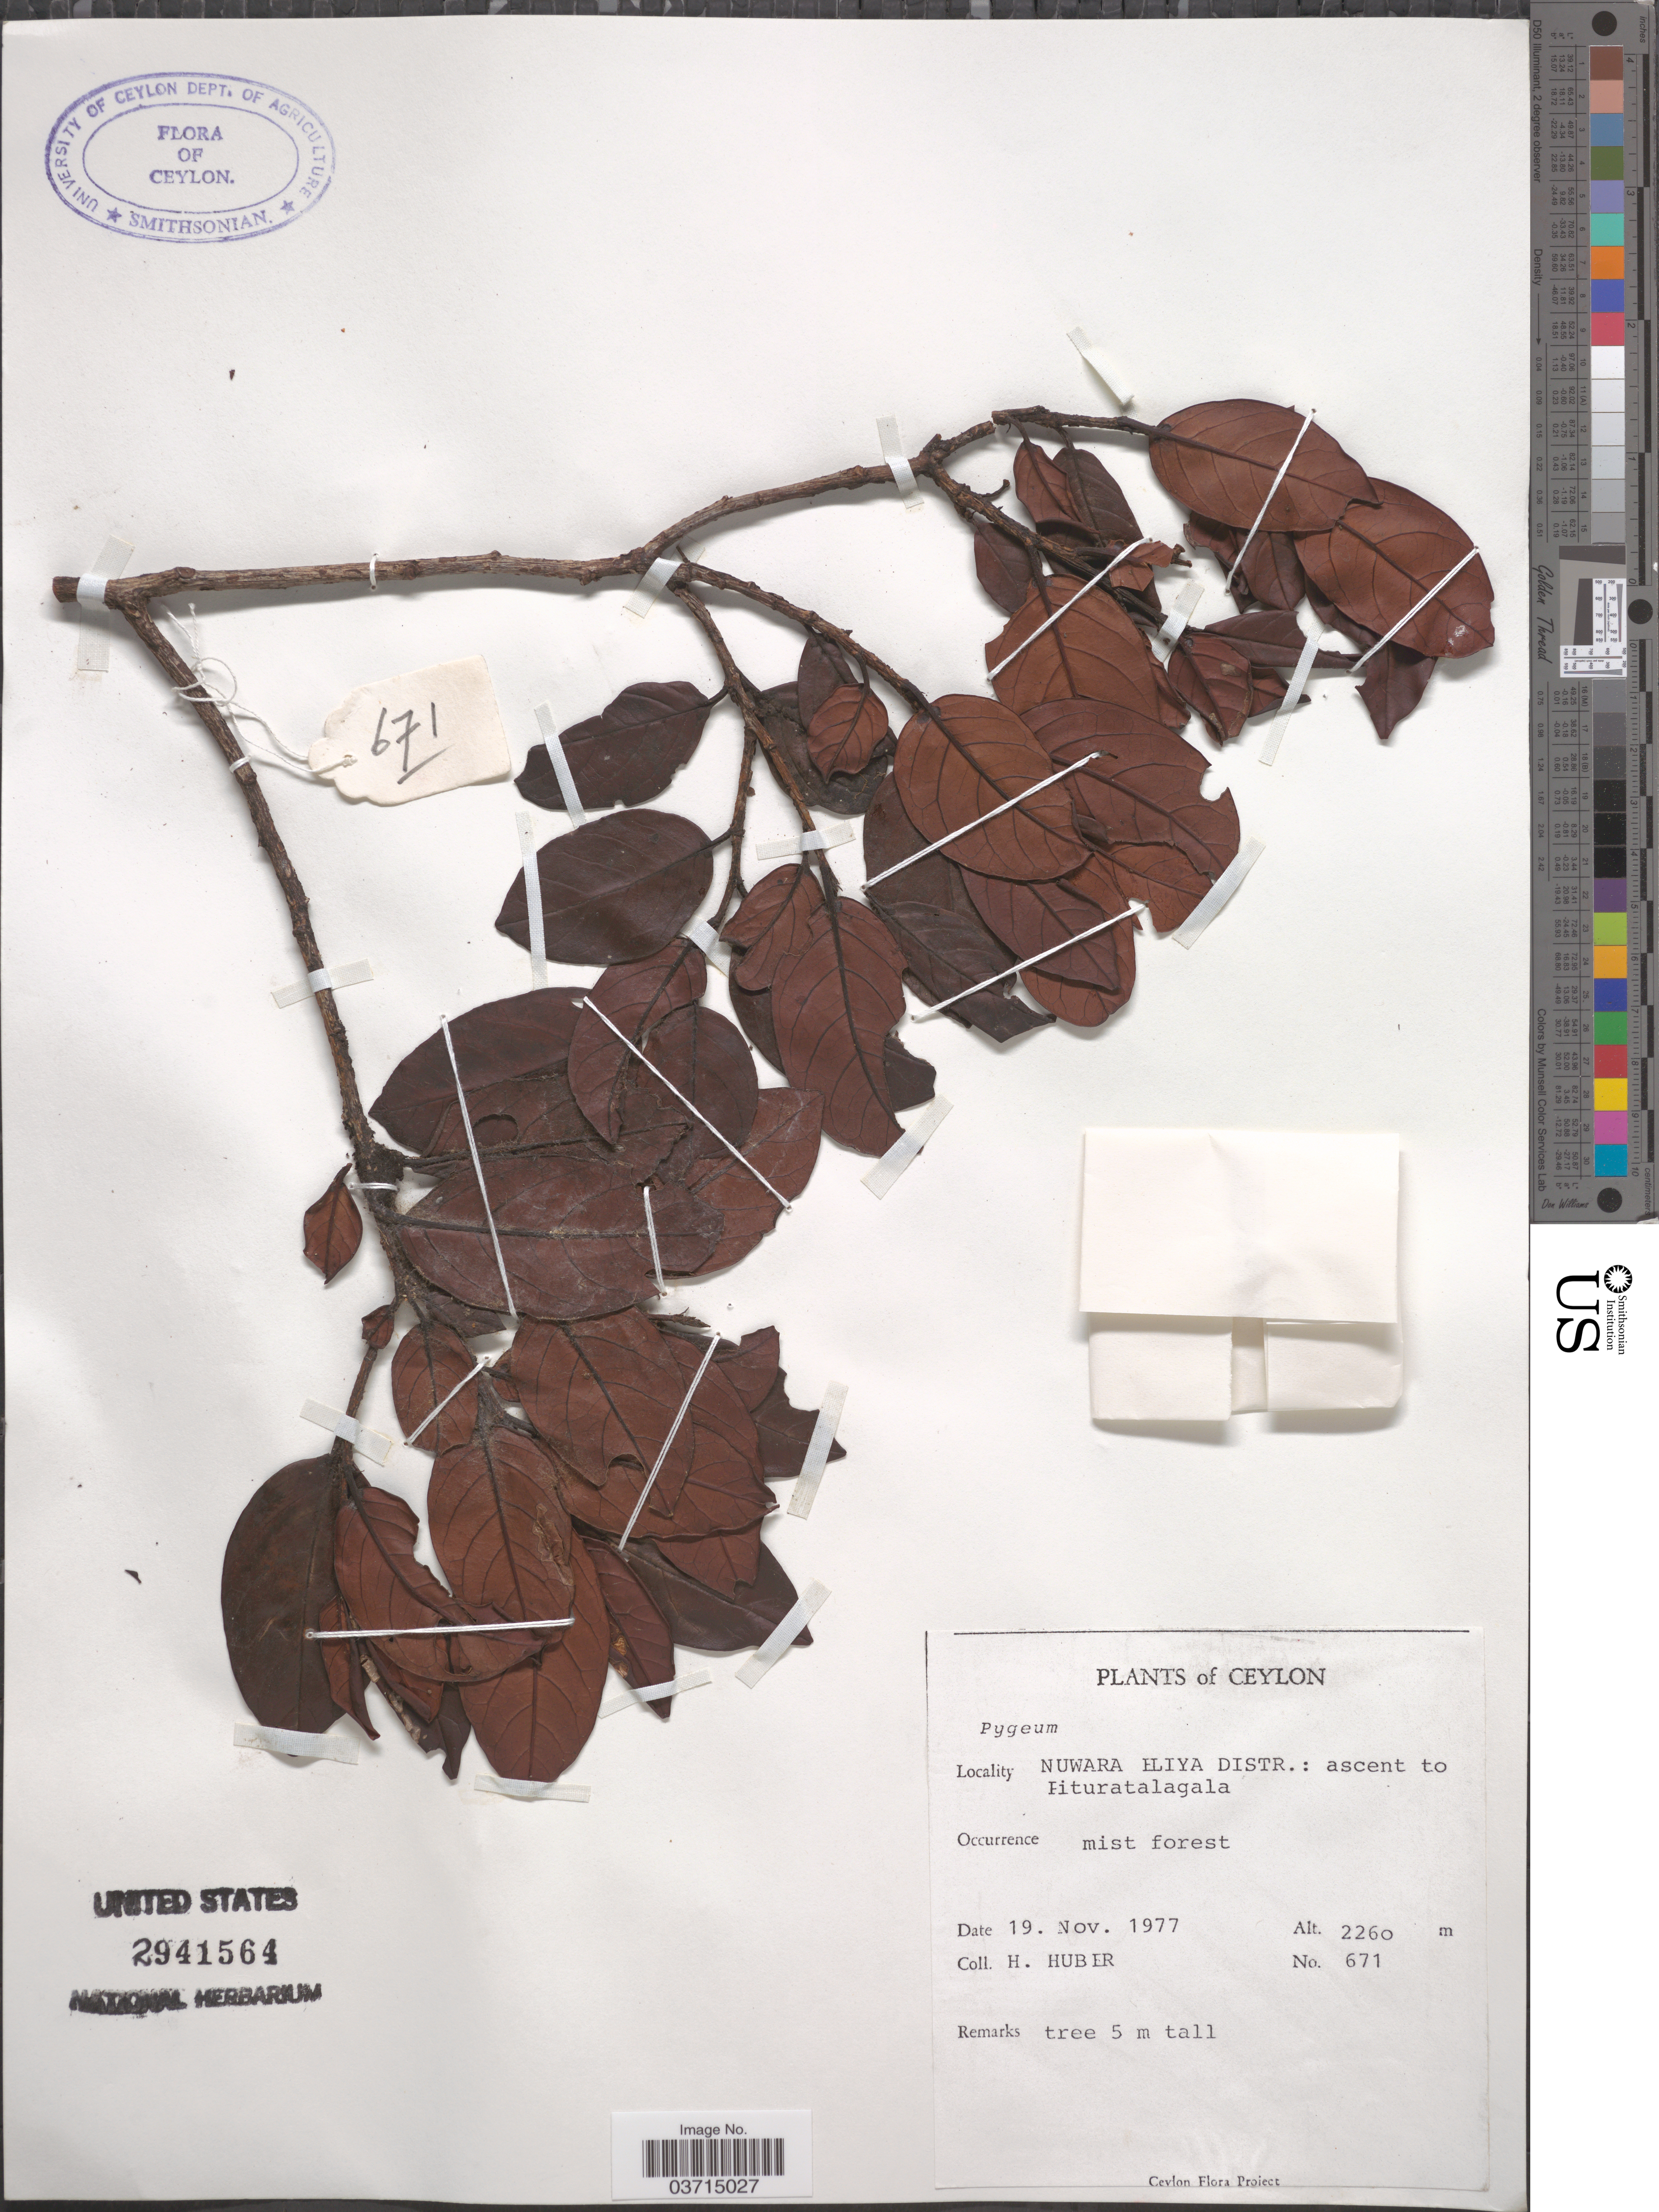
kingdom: Plantae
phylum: Tracheophyta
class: Magnoliopsida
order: Rosales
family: Rosaceae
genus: Prunus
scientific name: Prunus sp.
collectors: H. Huber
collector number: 671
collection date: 1977-11-19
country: Sri Lanka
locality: Ceylon. Nuwara Eliya Distr.: ascent to Pituratalagala.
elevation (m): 2260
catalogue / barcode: US 2941564